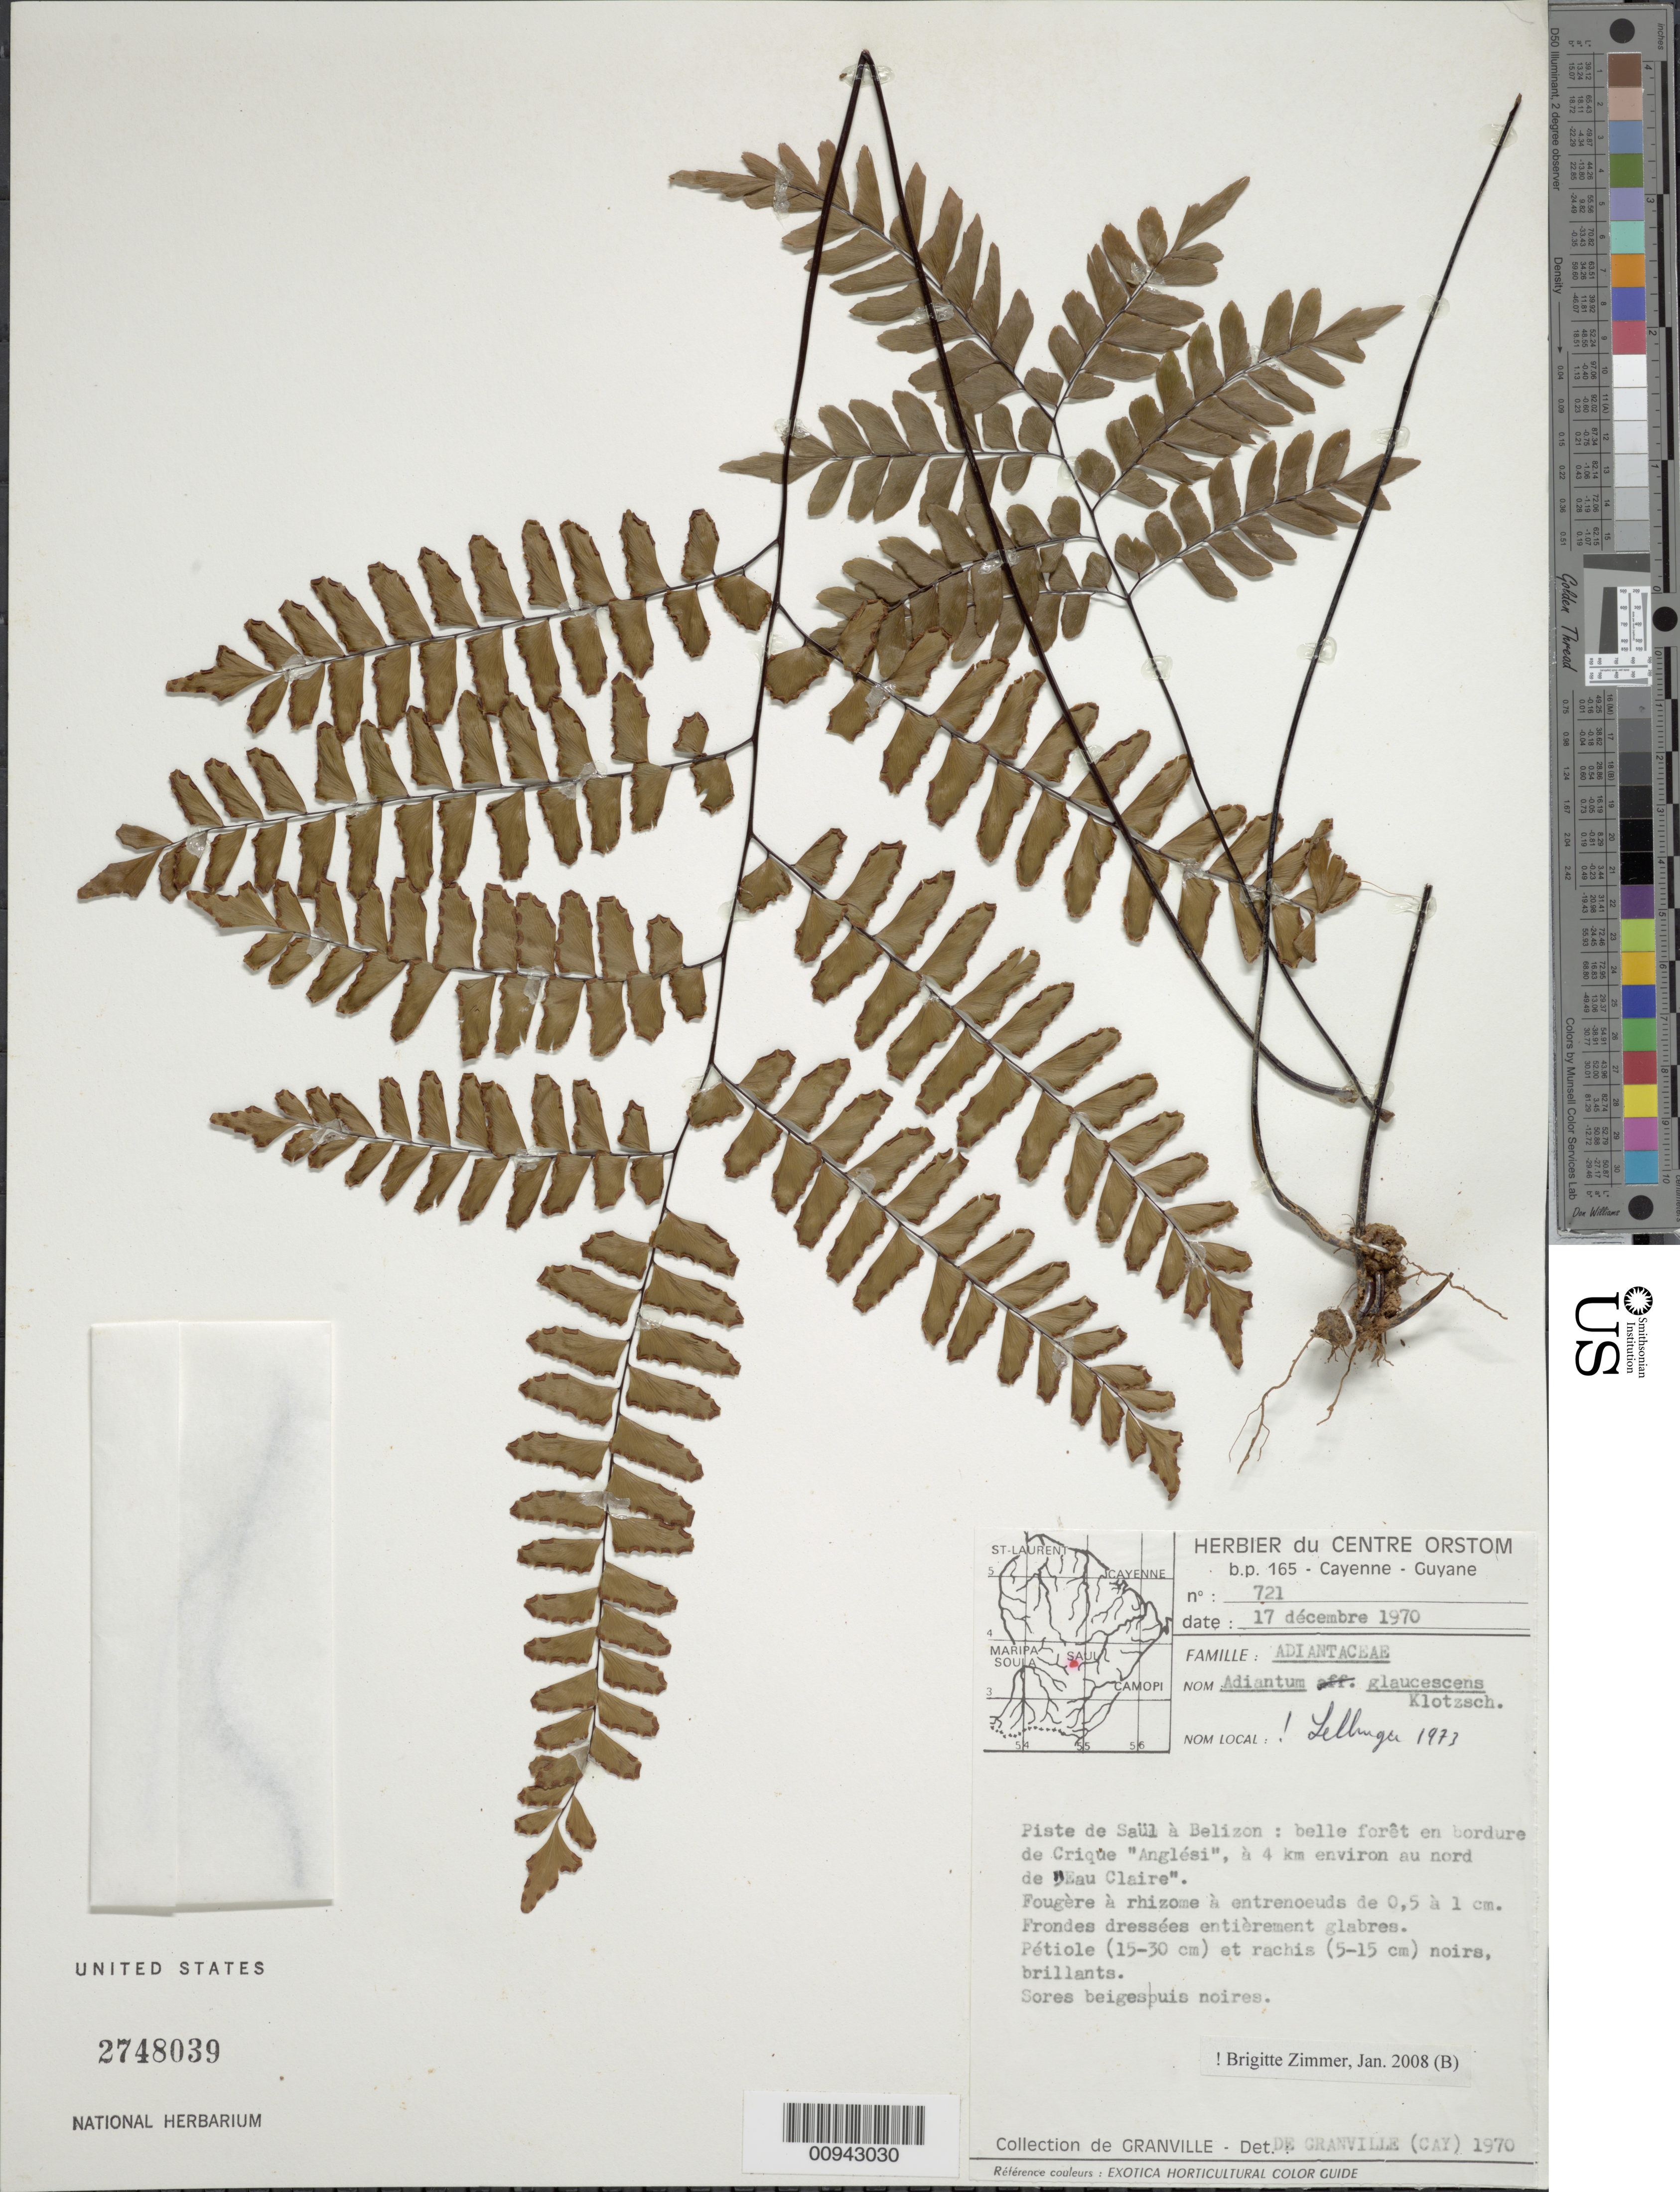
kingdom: Plantae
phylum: Tracheophyta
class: Polypodiopsida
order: Polypodiales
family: Pteridaceae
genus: Adiantum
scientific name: Adiantum glaucescens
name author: Klotzsch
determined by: Zimmer, B.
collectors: J.-J. de Granville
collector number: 721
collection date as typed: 17-Dec-70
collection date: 1970-12-17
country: French Guiana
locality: Piste de Saül à Bélizon; en bordure de Crique "Anglesi", a 4 km environ au nord de Eau Claire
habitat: Belle foret en bordure de crique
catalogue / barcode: US 2748039